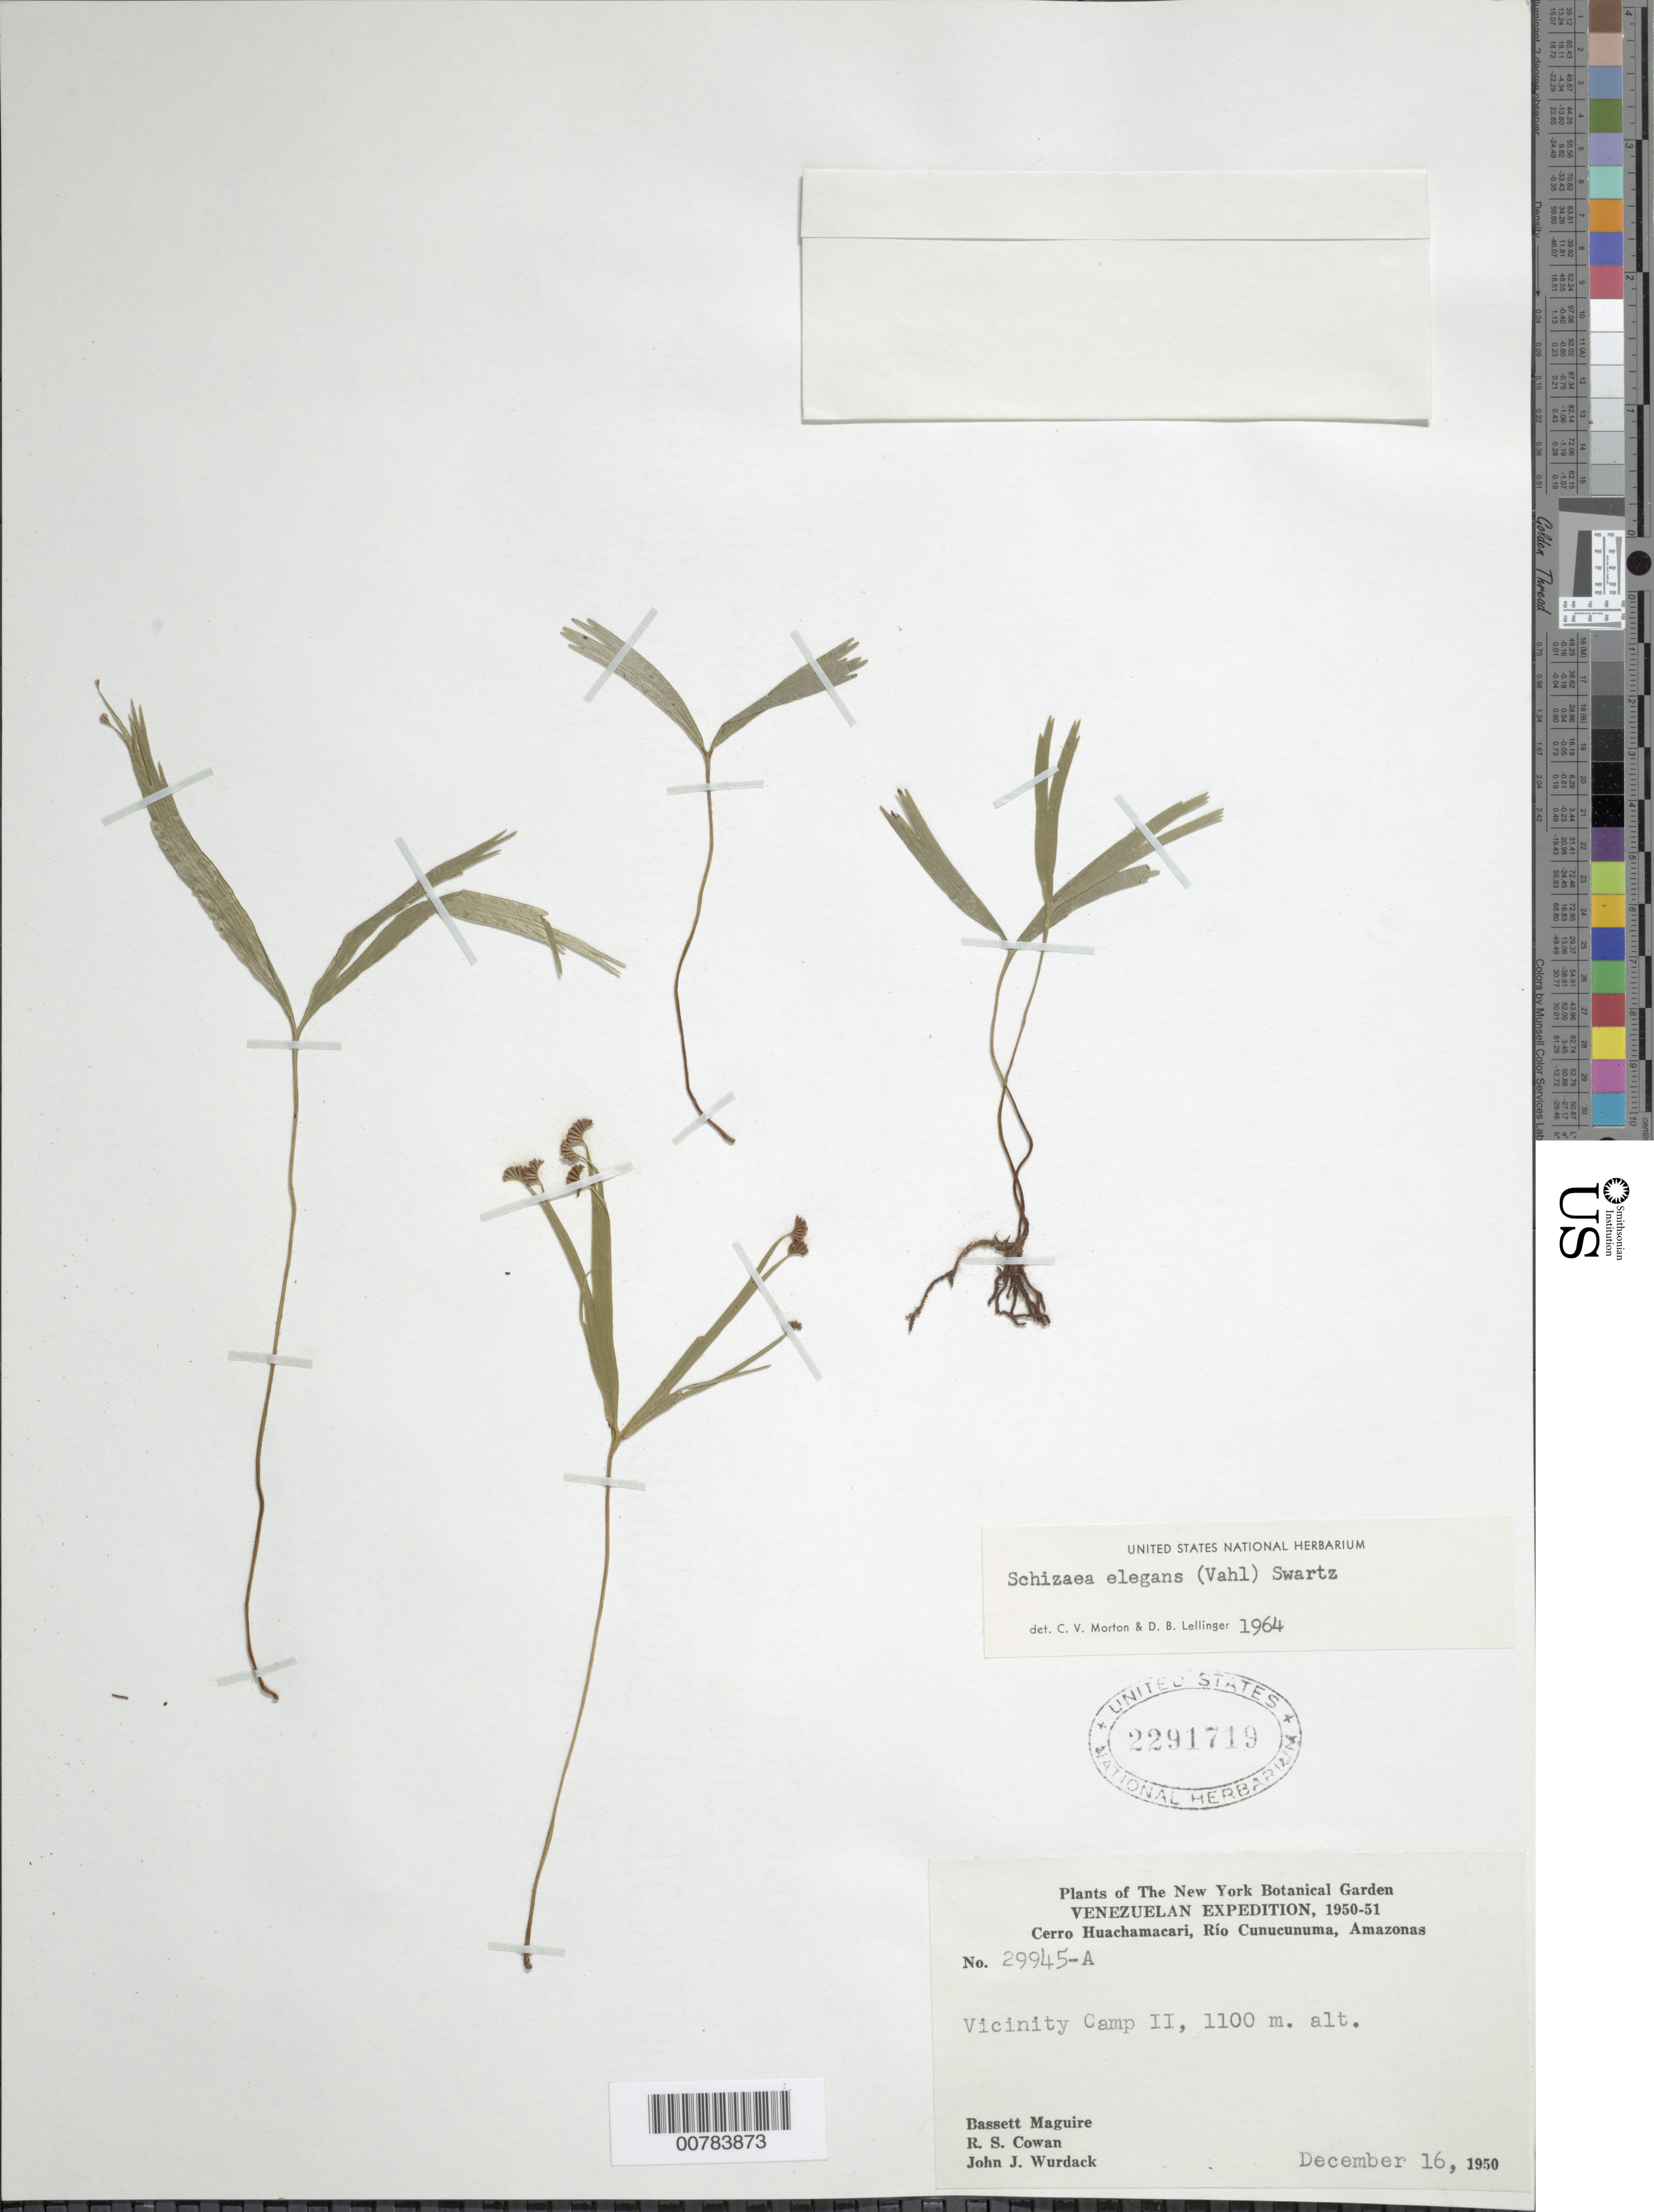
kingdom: Plantae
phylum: Tracheophyta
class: Polypodiopsida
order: Schizaeales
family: Schizaeaceae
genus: Schizaea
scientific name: Schizaea elegans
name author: (Vahl) Sw.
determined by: Morton, C. V.; Lellinger, D. B.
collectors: B. Maguire, R. S. Cowan & J. J. Wurdack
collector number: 29945 A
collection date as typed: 16-Dec-50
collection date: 1950-12-16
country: Venezuela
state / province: Amazonas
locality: Cerro Huachamacari, Río Cunucunuma, near Camp II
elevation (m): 1100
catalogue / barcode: US 2291719